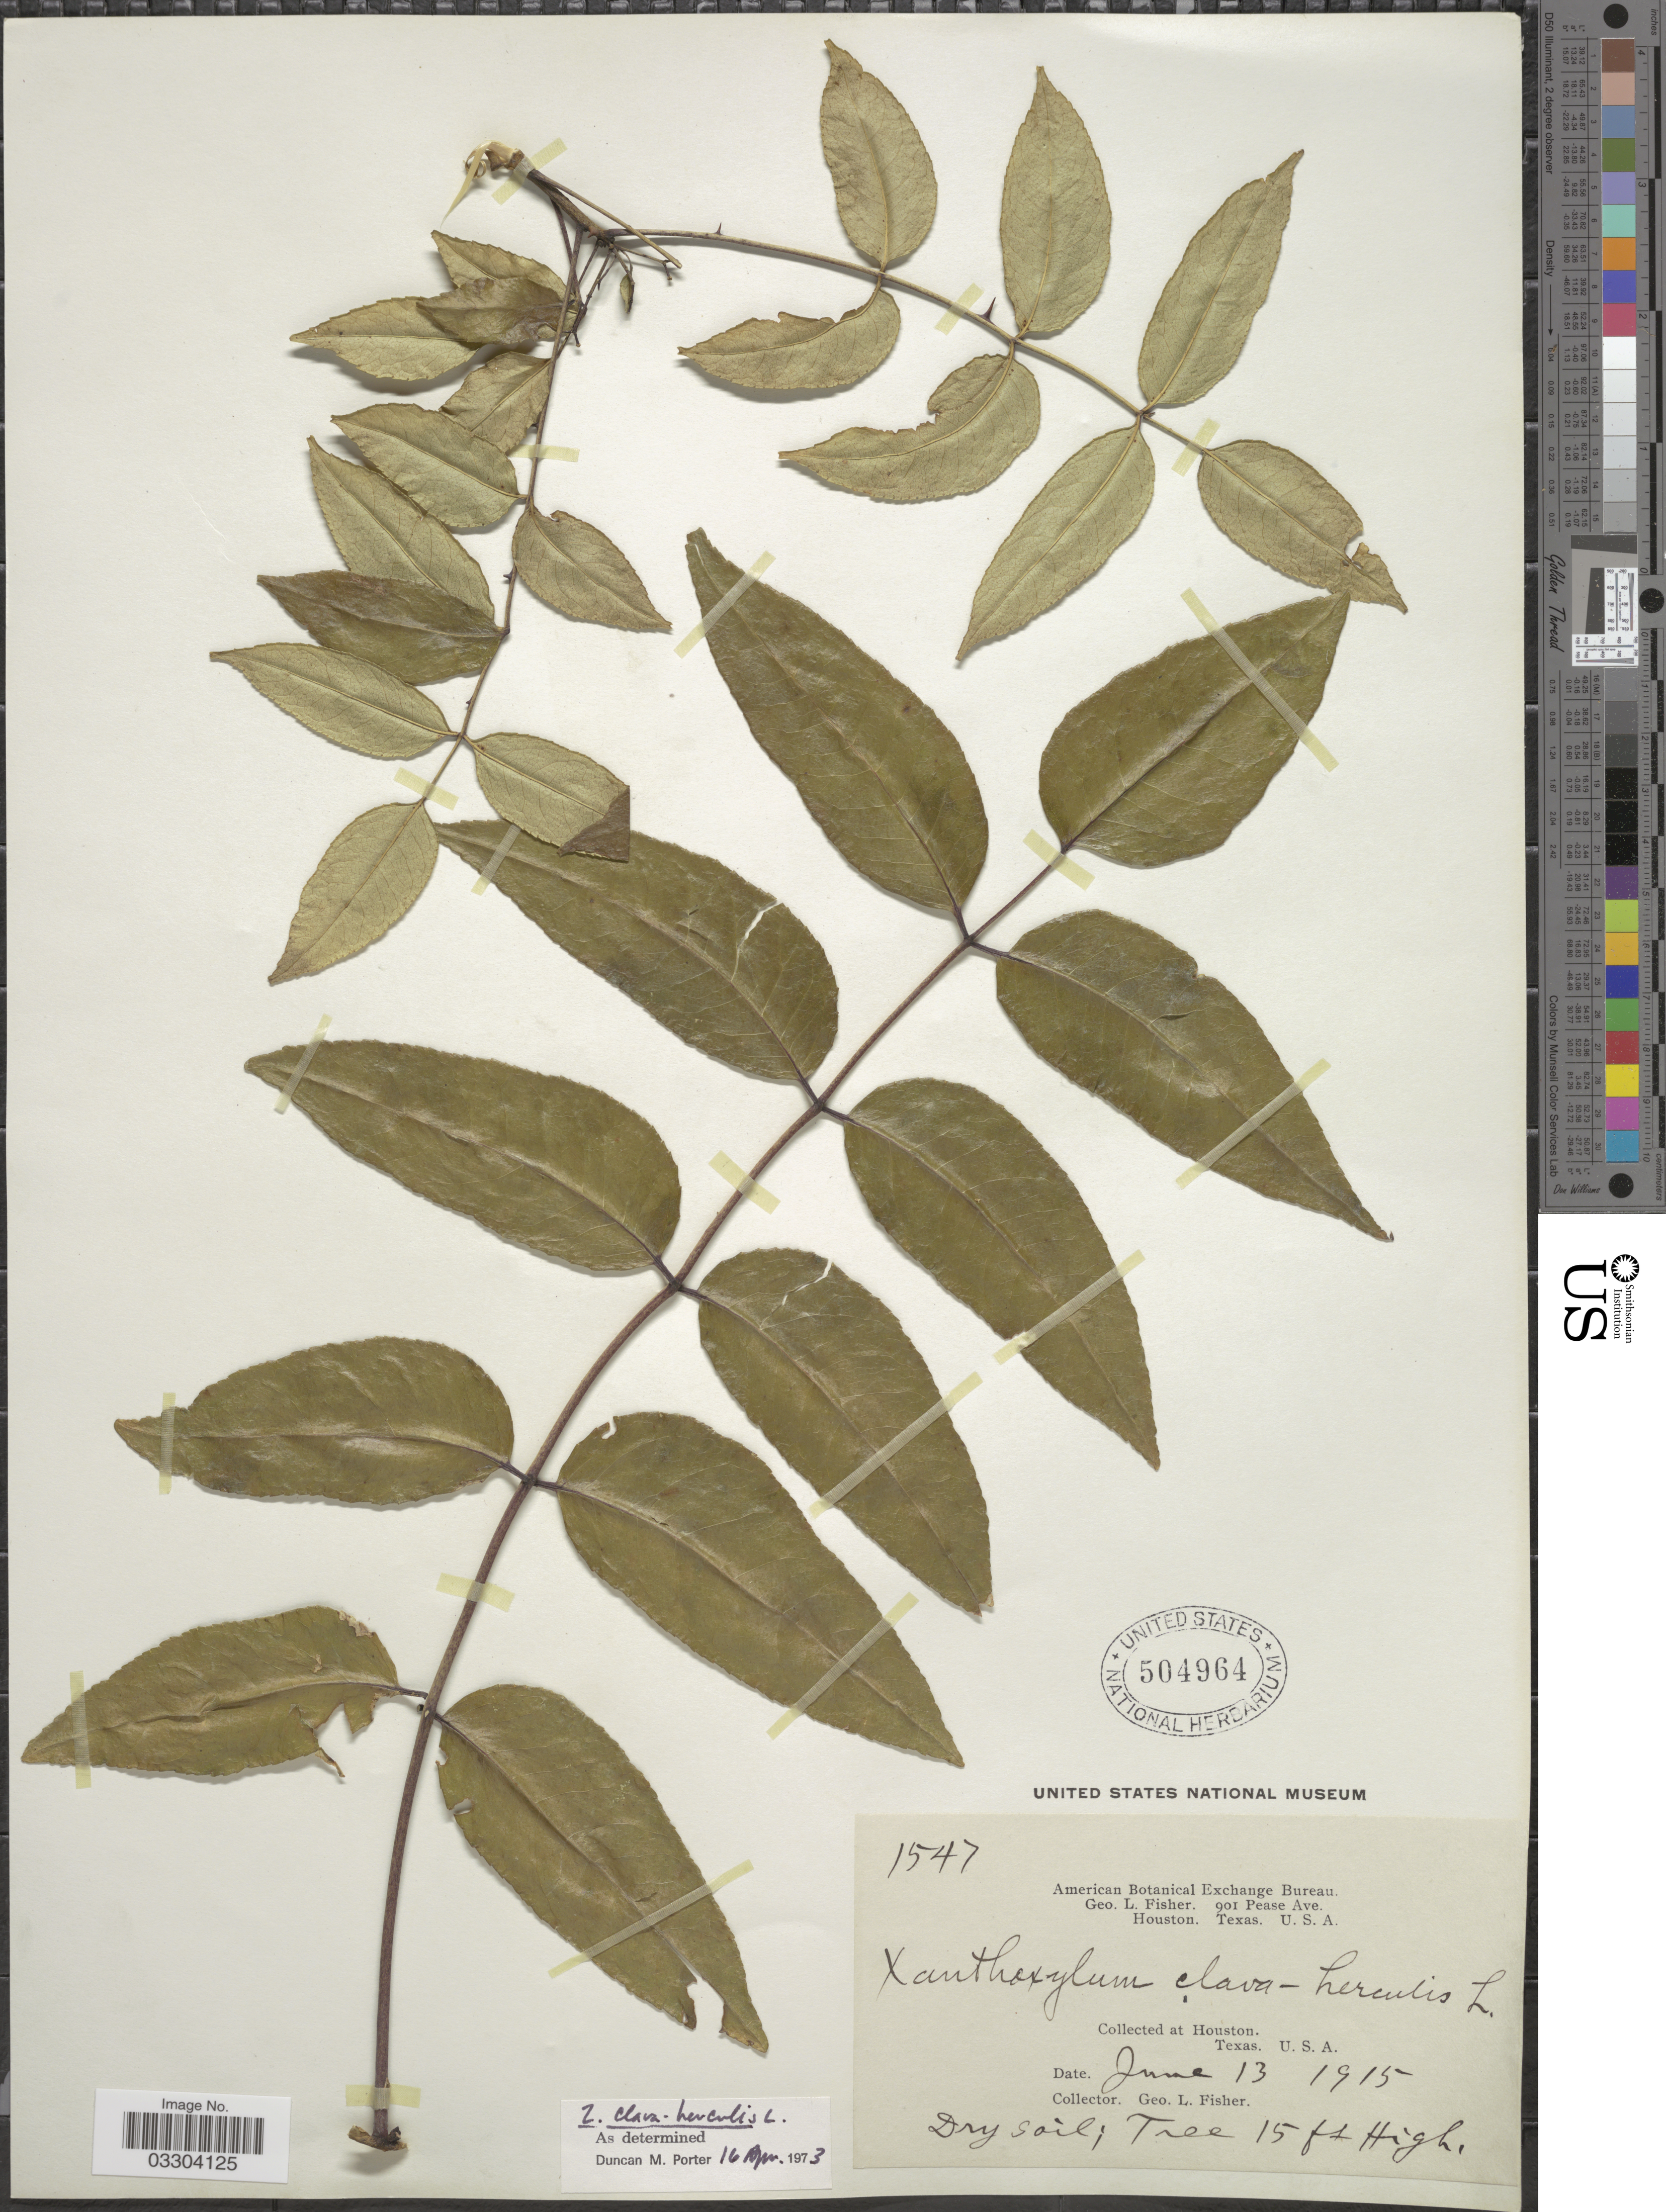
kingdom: Plantae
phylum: Tracheophyta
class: Magnoliopsida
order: Sapindales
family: Rutaceae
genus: Zanthoxylum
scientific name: Zanthoxylum clava-herculis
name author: L.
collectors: G. L. Fisher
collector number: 1547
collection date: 1915-06-13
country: United States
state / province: Texas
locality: Houston.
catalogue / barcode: US 504964